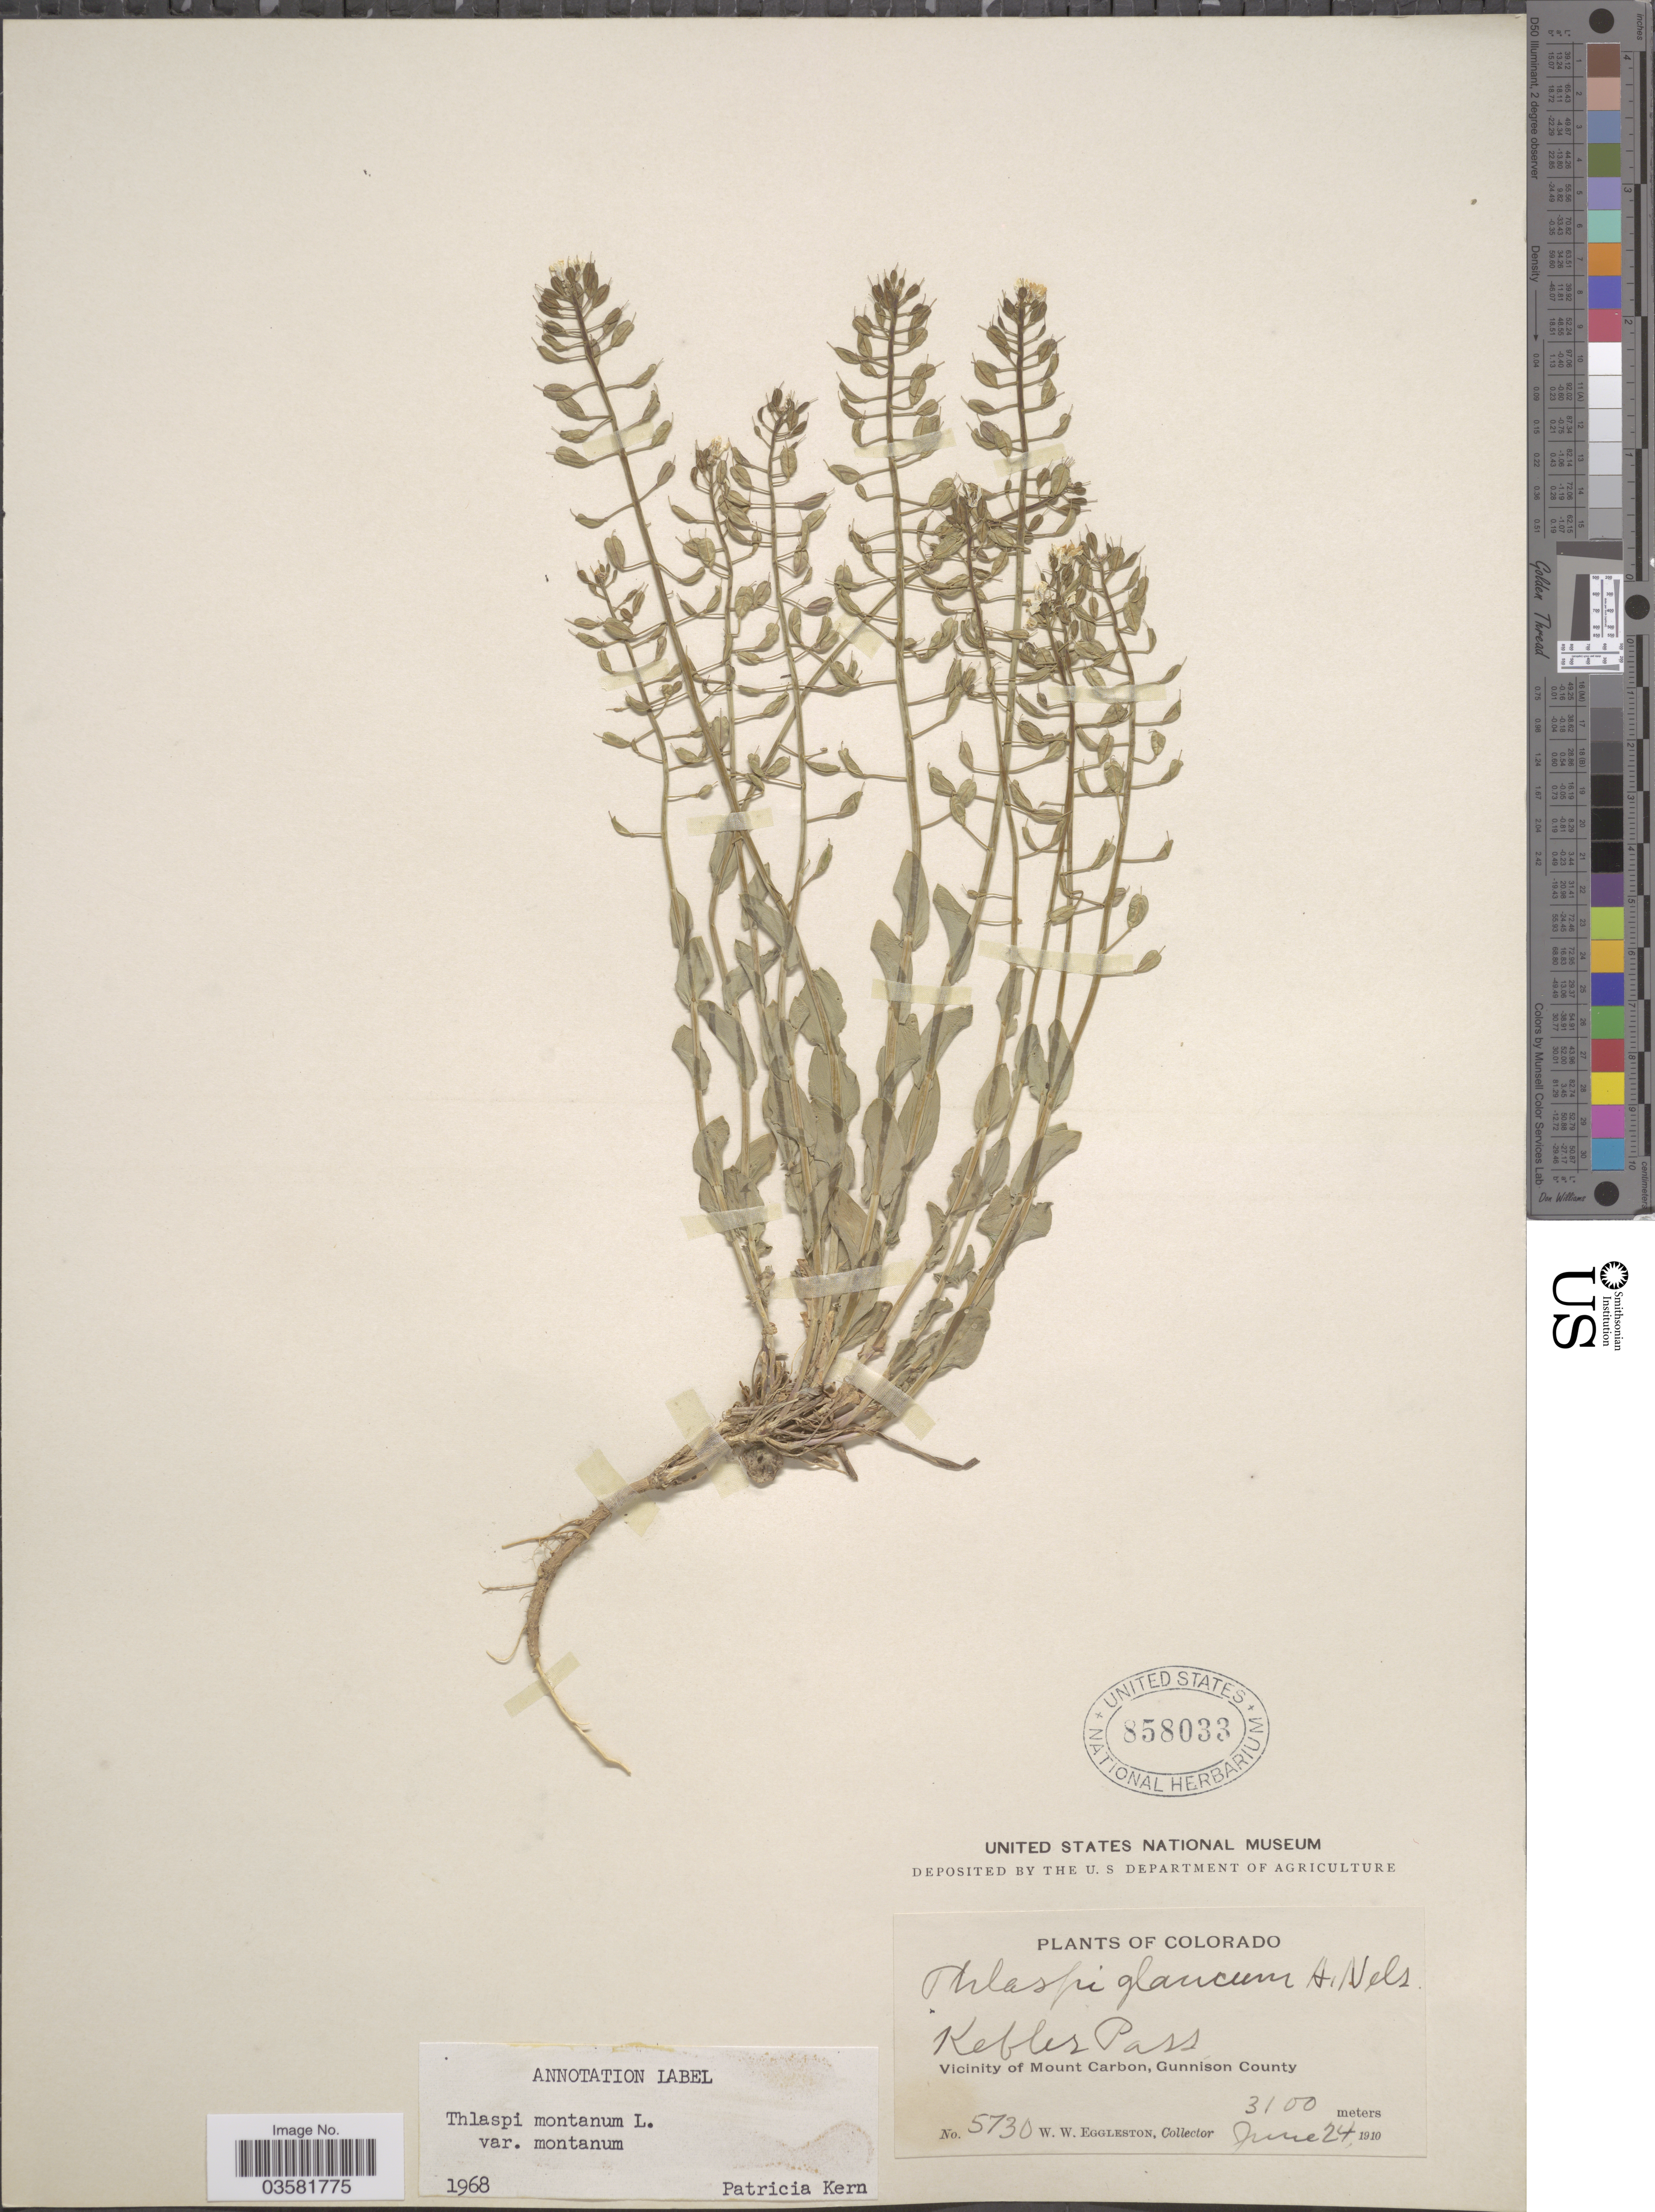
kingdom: Plantae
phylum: Tracheophyta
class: Magnoliopsida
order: Brassicales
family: Brassicaceae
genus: Thlaspi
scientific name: Thlaspi montanum var. montanum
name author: L.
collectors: W. W. Eggleston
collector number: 5730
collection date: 1910-06-24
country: United States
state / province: Colorado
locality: Kebler Pass. Vicinity of Mount Carbon, Gunnison County.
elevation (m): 3100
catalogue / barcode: US 858033